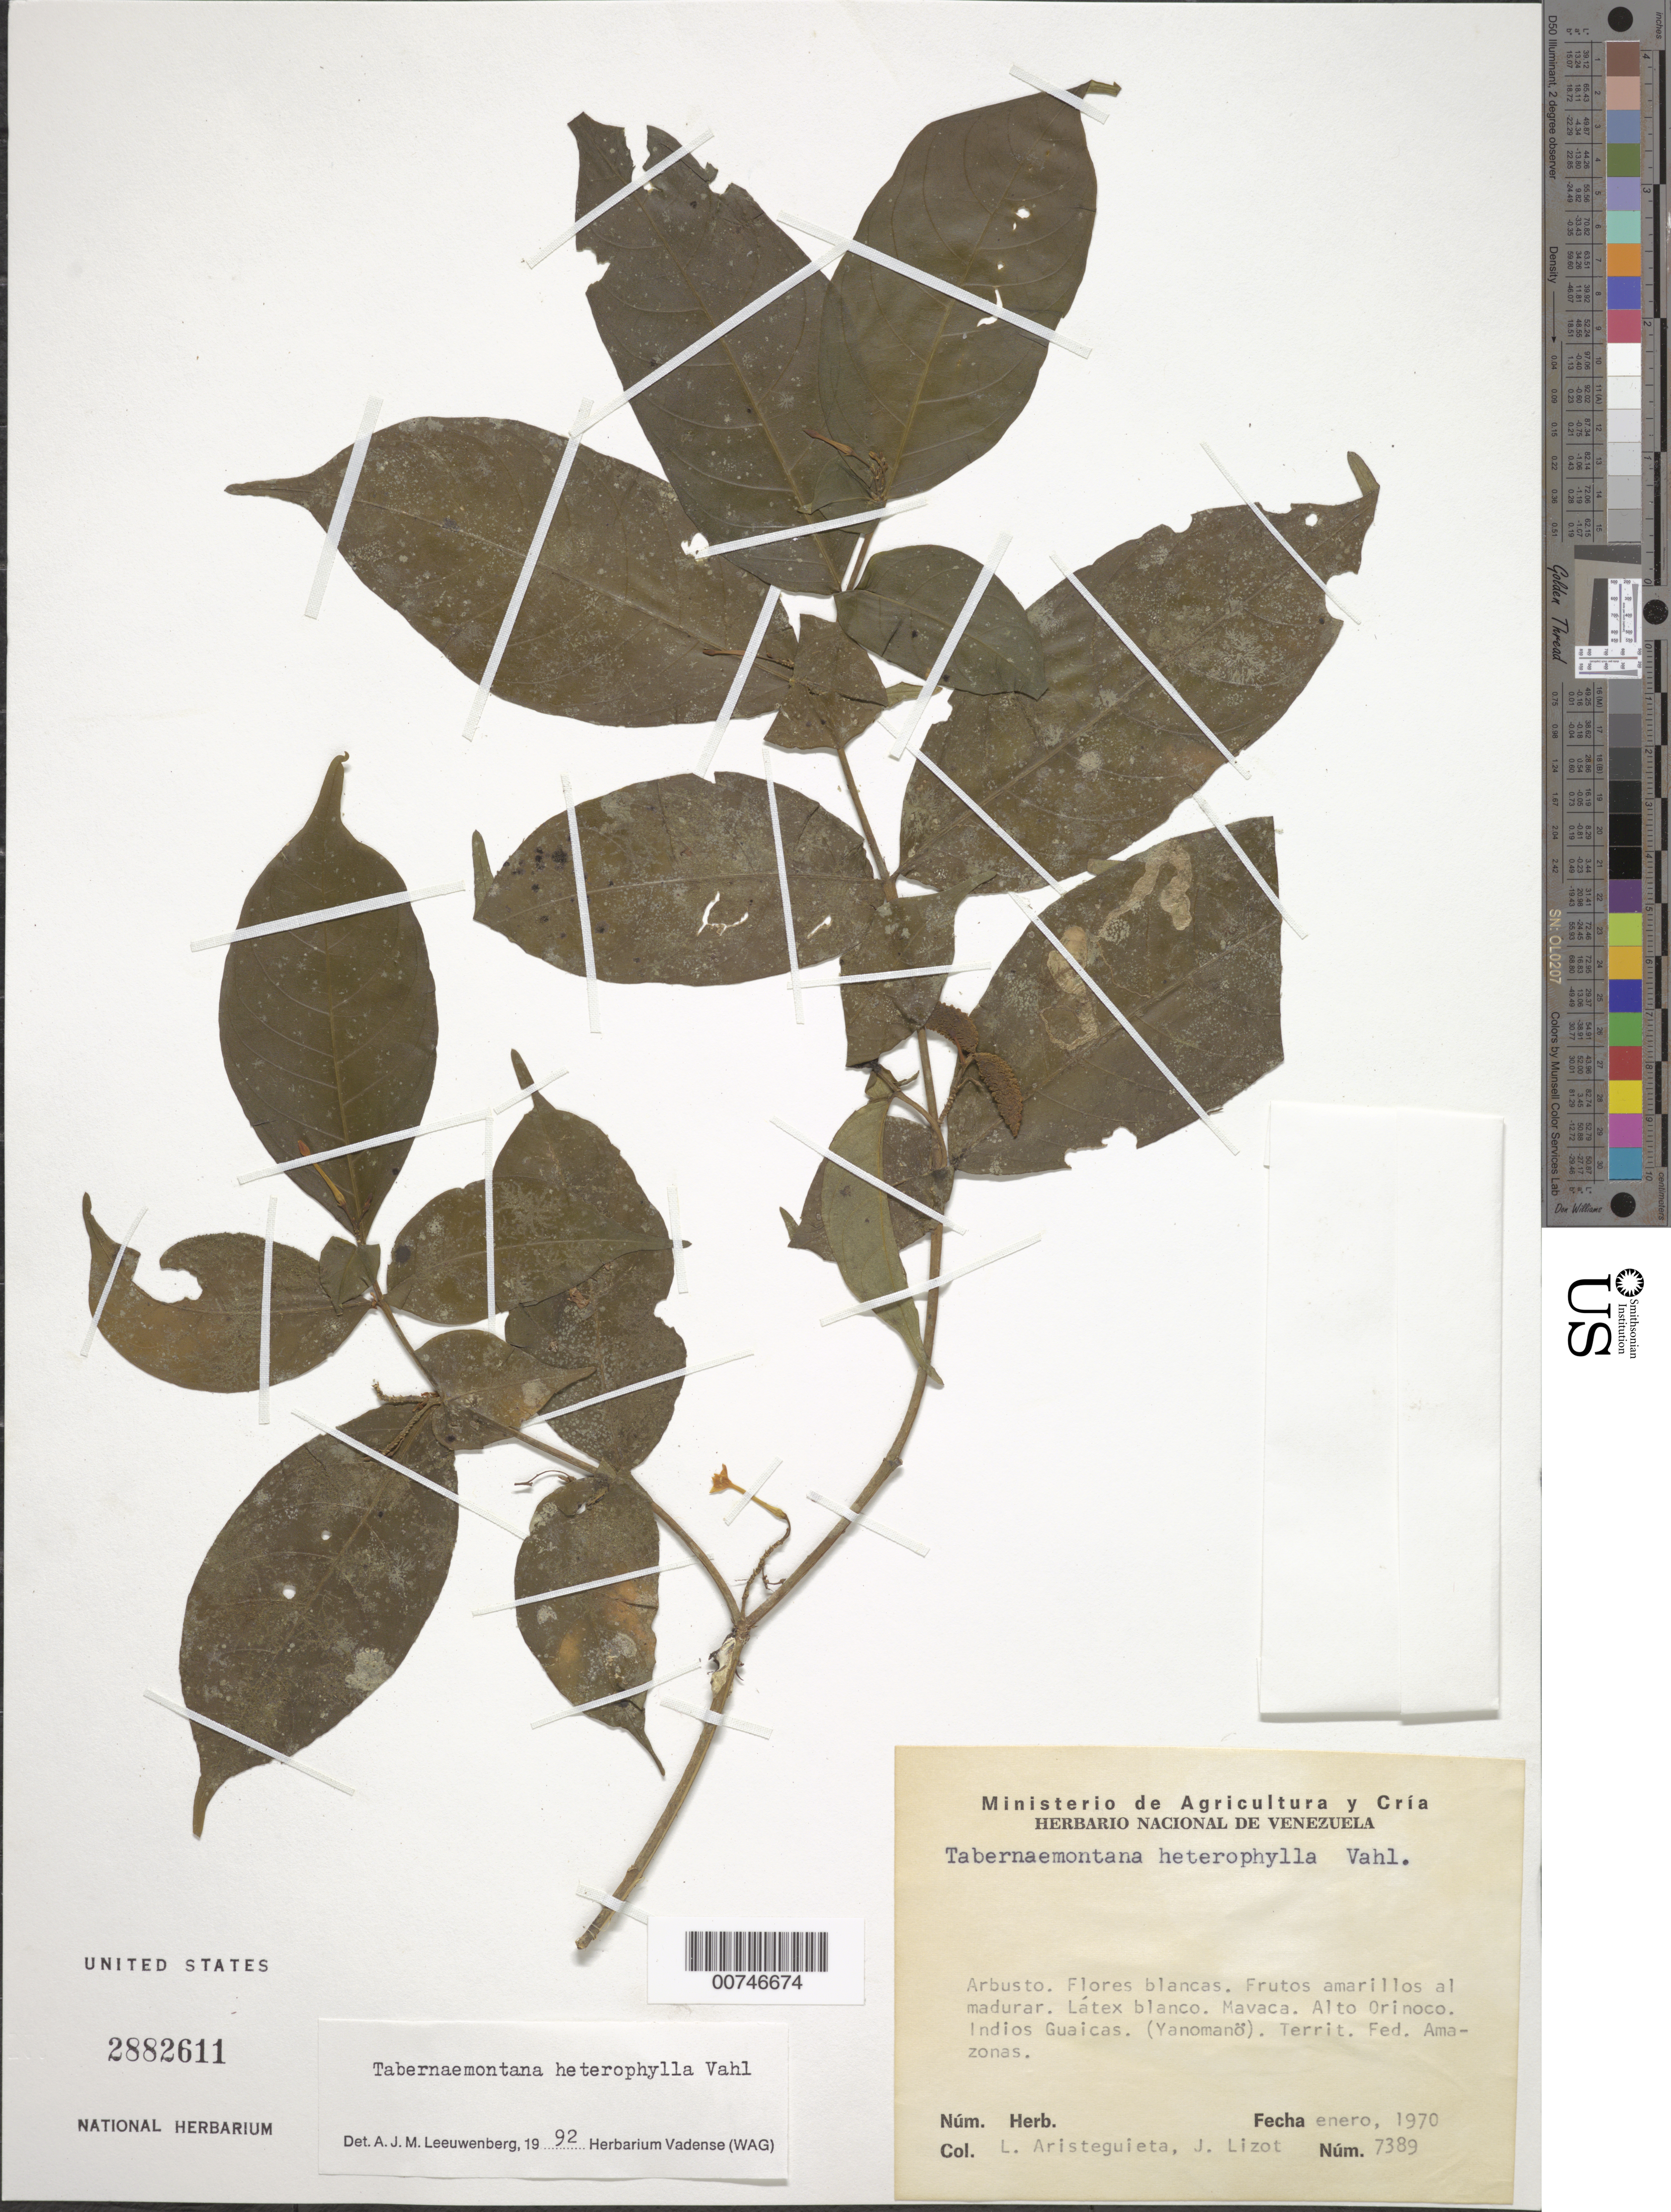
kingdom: Plantae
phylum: Tracheophyta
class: Magnoliopsida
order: Gentianales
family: Apocynaceae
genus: Tabernaemontana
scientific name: Tabernaemontana heterophylla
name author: Vahl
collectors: L. Aristeguieta & J. Lizot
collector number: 7389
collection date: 1970-01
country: Venezuela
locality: Mavaca. Alto Orinoco Indios Guaicas. (Yanomanö). Territ. Fed. Amazonas.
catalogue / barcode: US 2882611